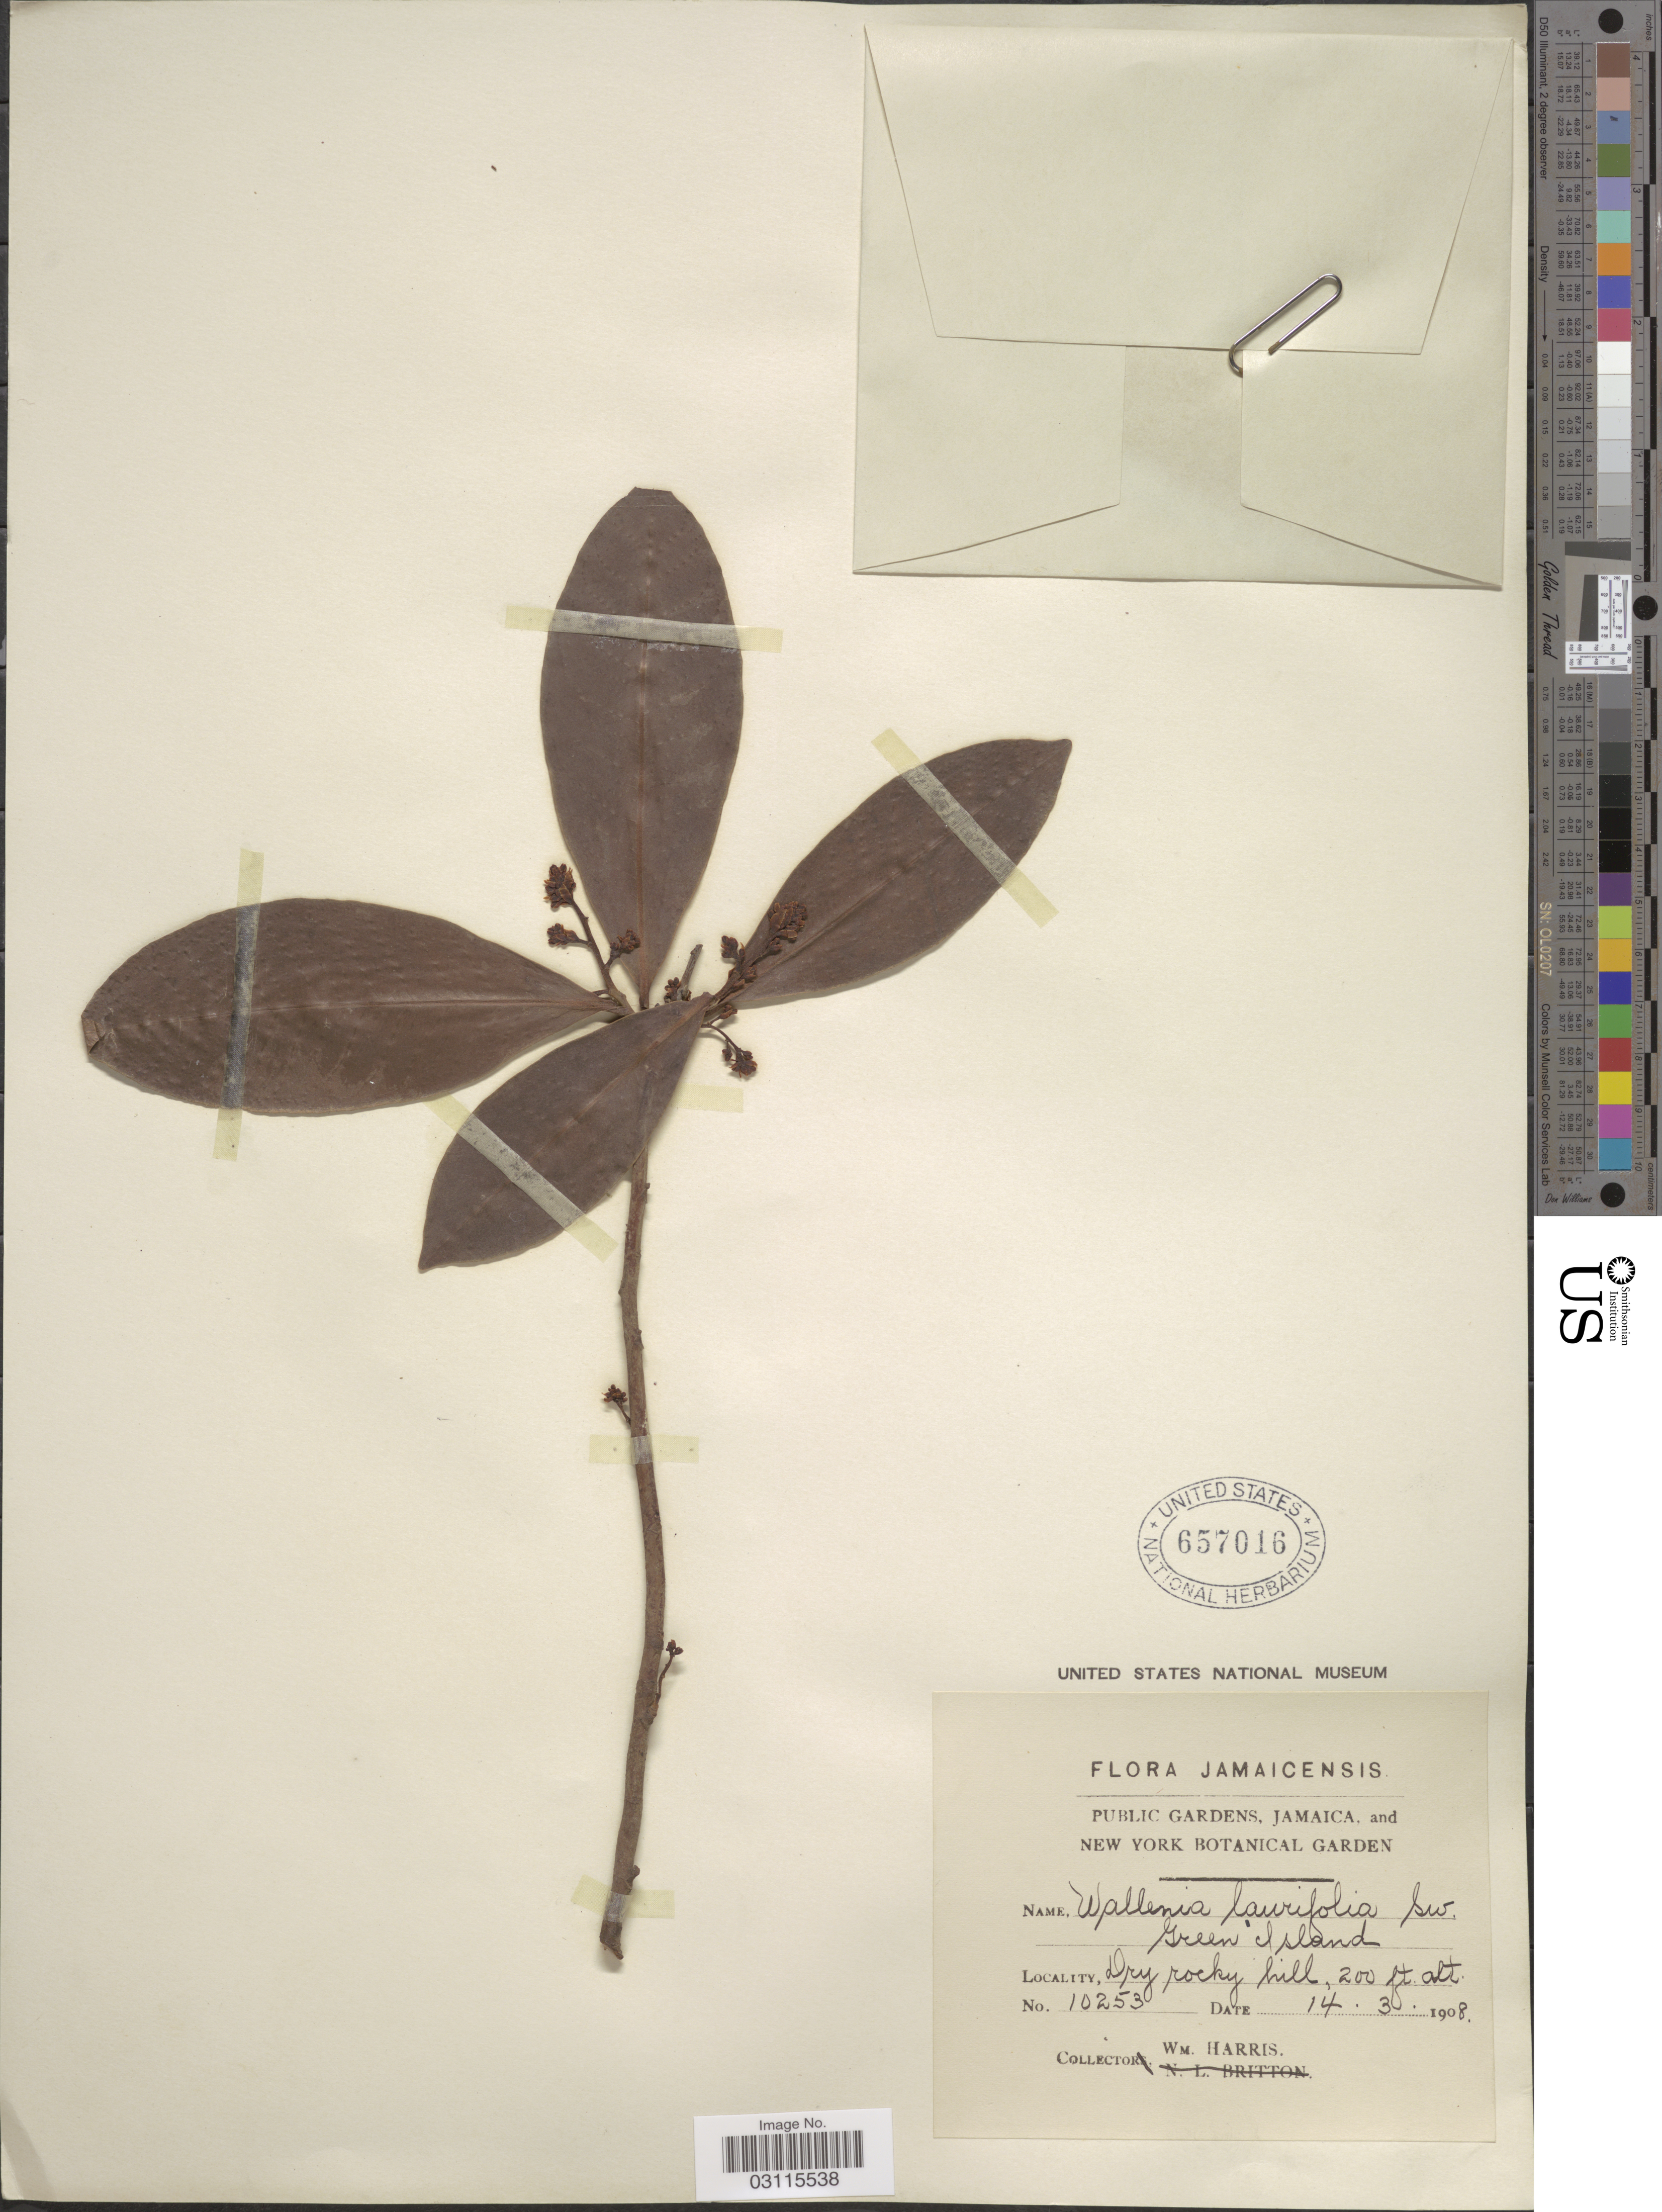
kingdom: Plantae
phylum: Tracheophyta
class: Magnoliopsida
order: Ericales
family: Primulaceae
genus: Wallenia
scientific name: Wallenia laurifolia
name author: Sw.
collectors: W. H. Harris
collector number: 10253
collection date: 1908-03-14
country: Jamaica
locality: Green Island.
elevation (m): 61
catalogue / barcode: US 657016